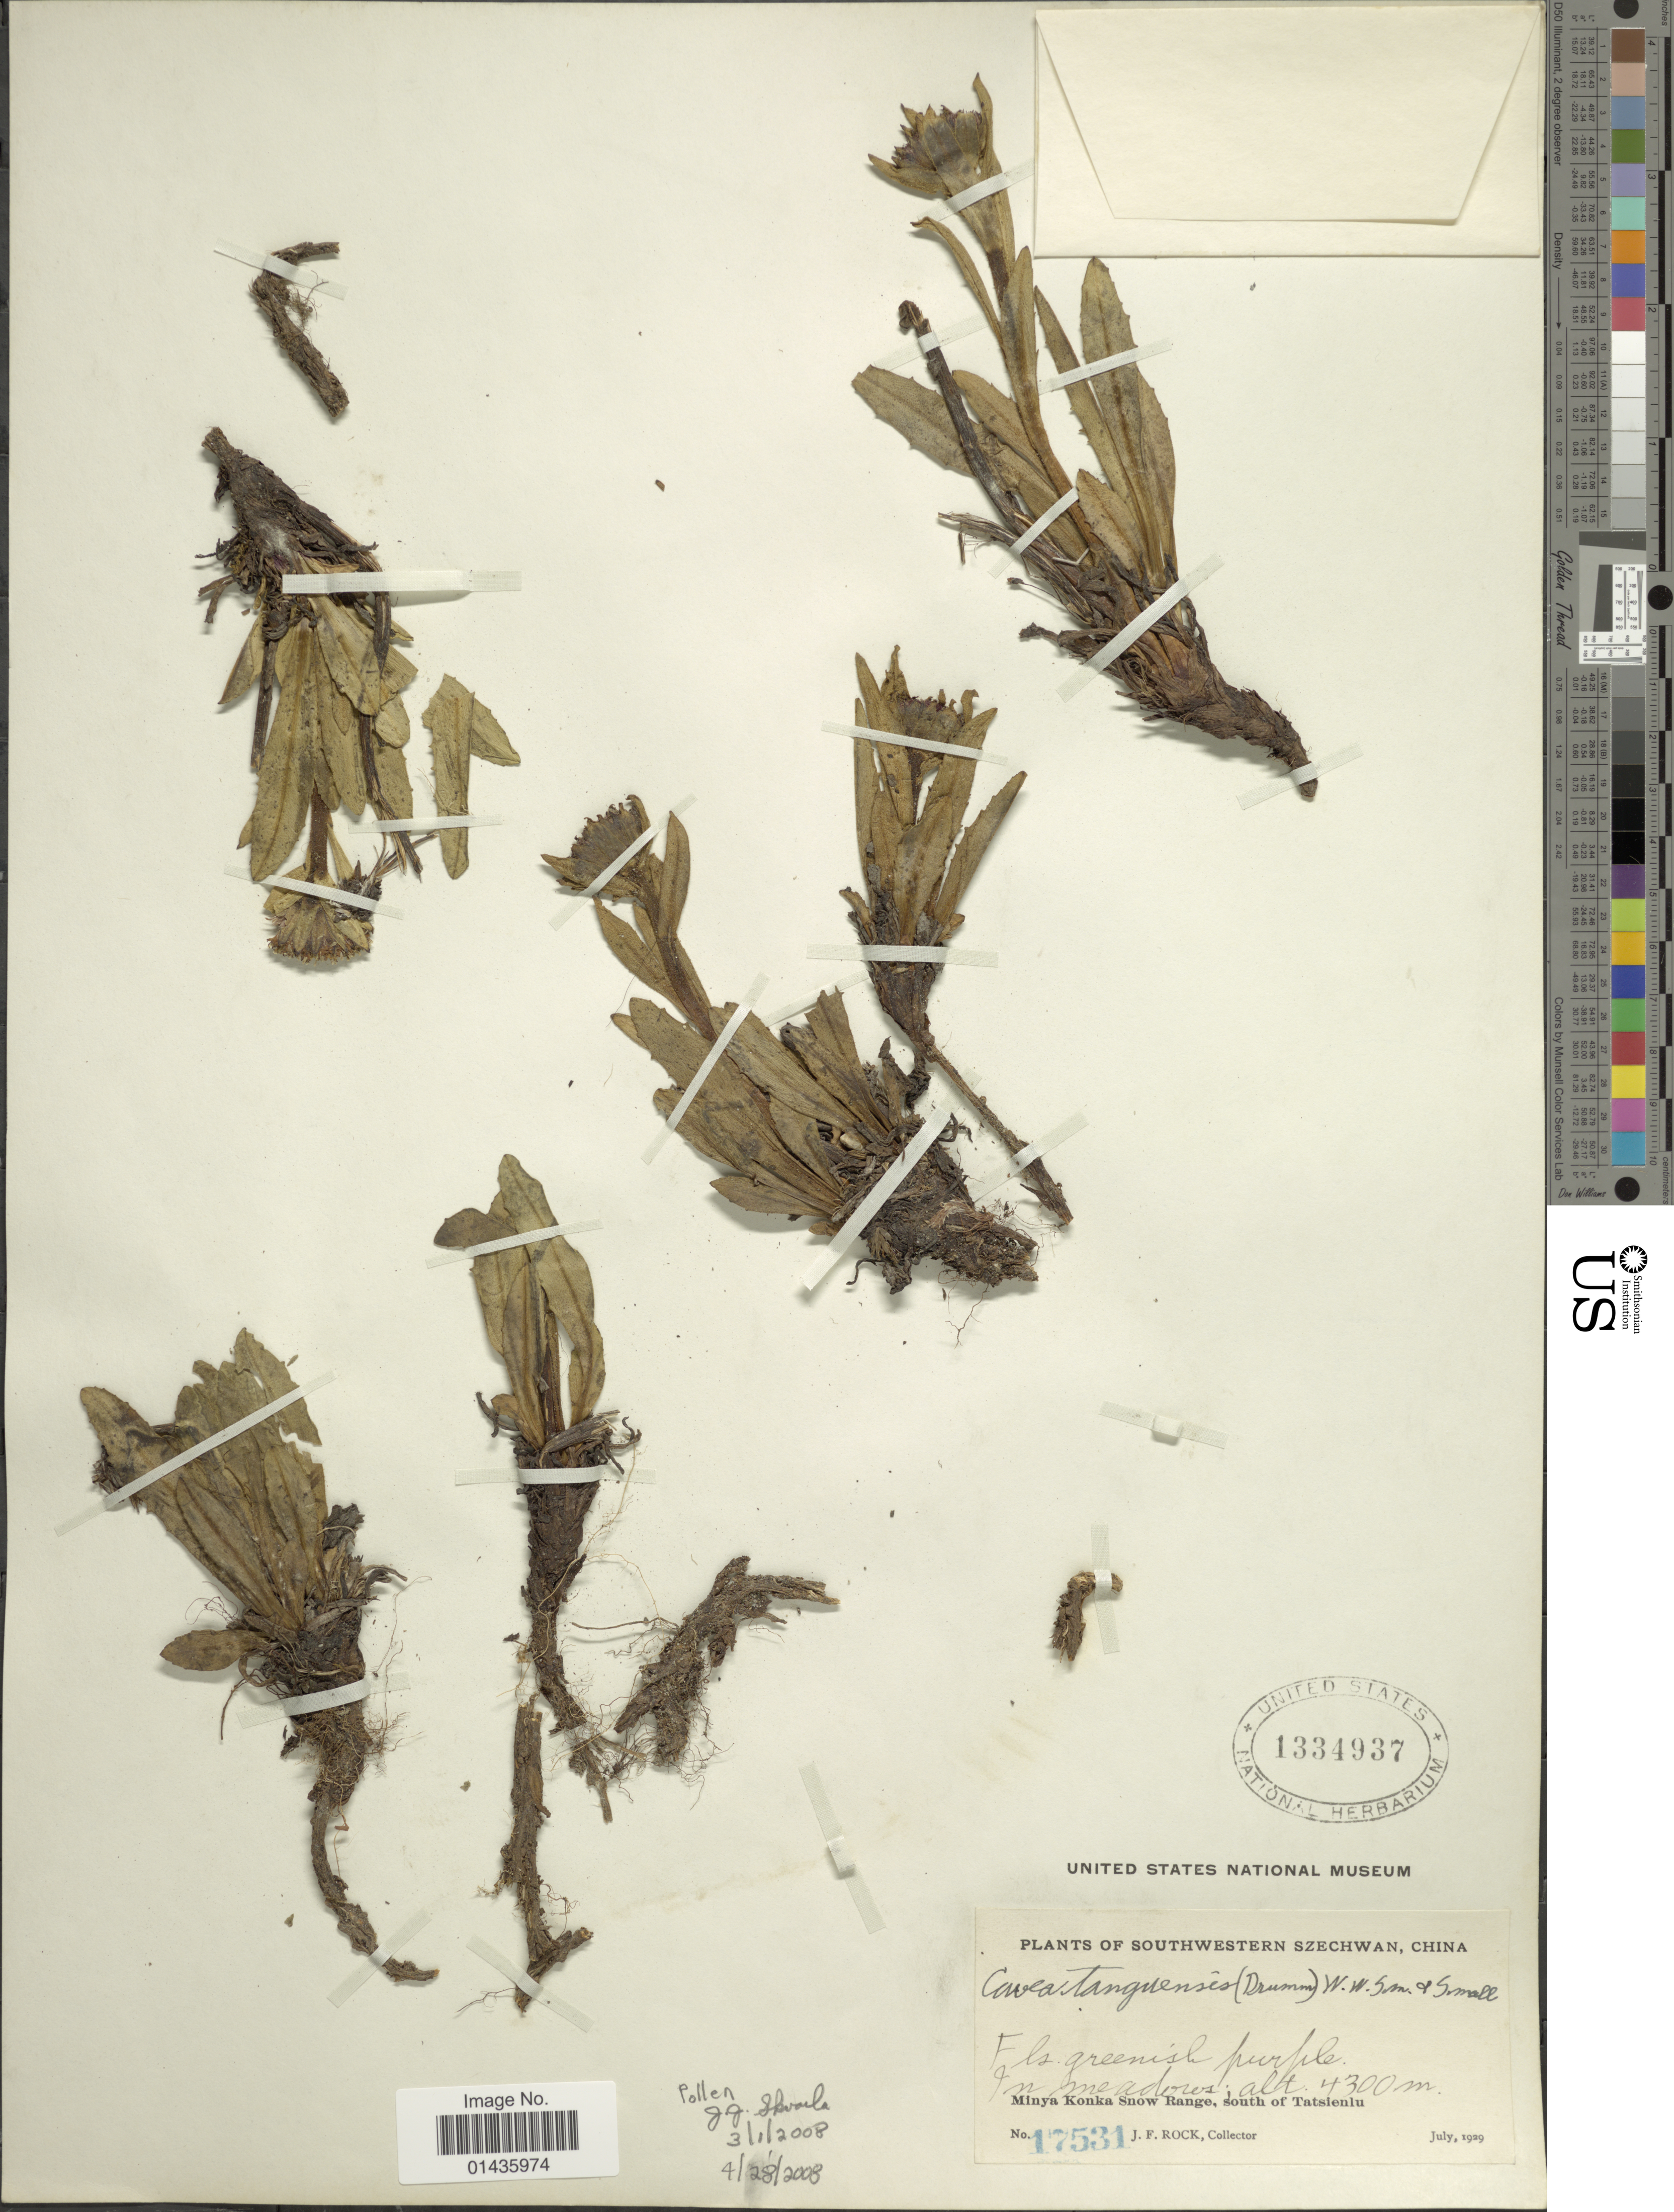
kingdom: Plantae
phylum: Tracheophyta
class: Magnoliopsida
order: Asterales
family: Asteraceae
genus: Cavea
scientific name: Cavea tanguensis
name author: (J.R. Drumm) W.W. Sm. & J. Small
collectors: J. Rock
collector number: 17531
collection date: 1929-07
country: China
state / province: Sichuan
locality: Southwestern Szechwan, Minya Konka Snow Range, south of Tatsienlu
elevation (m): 4300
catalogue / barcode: US 1334937